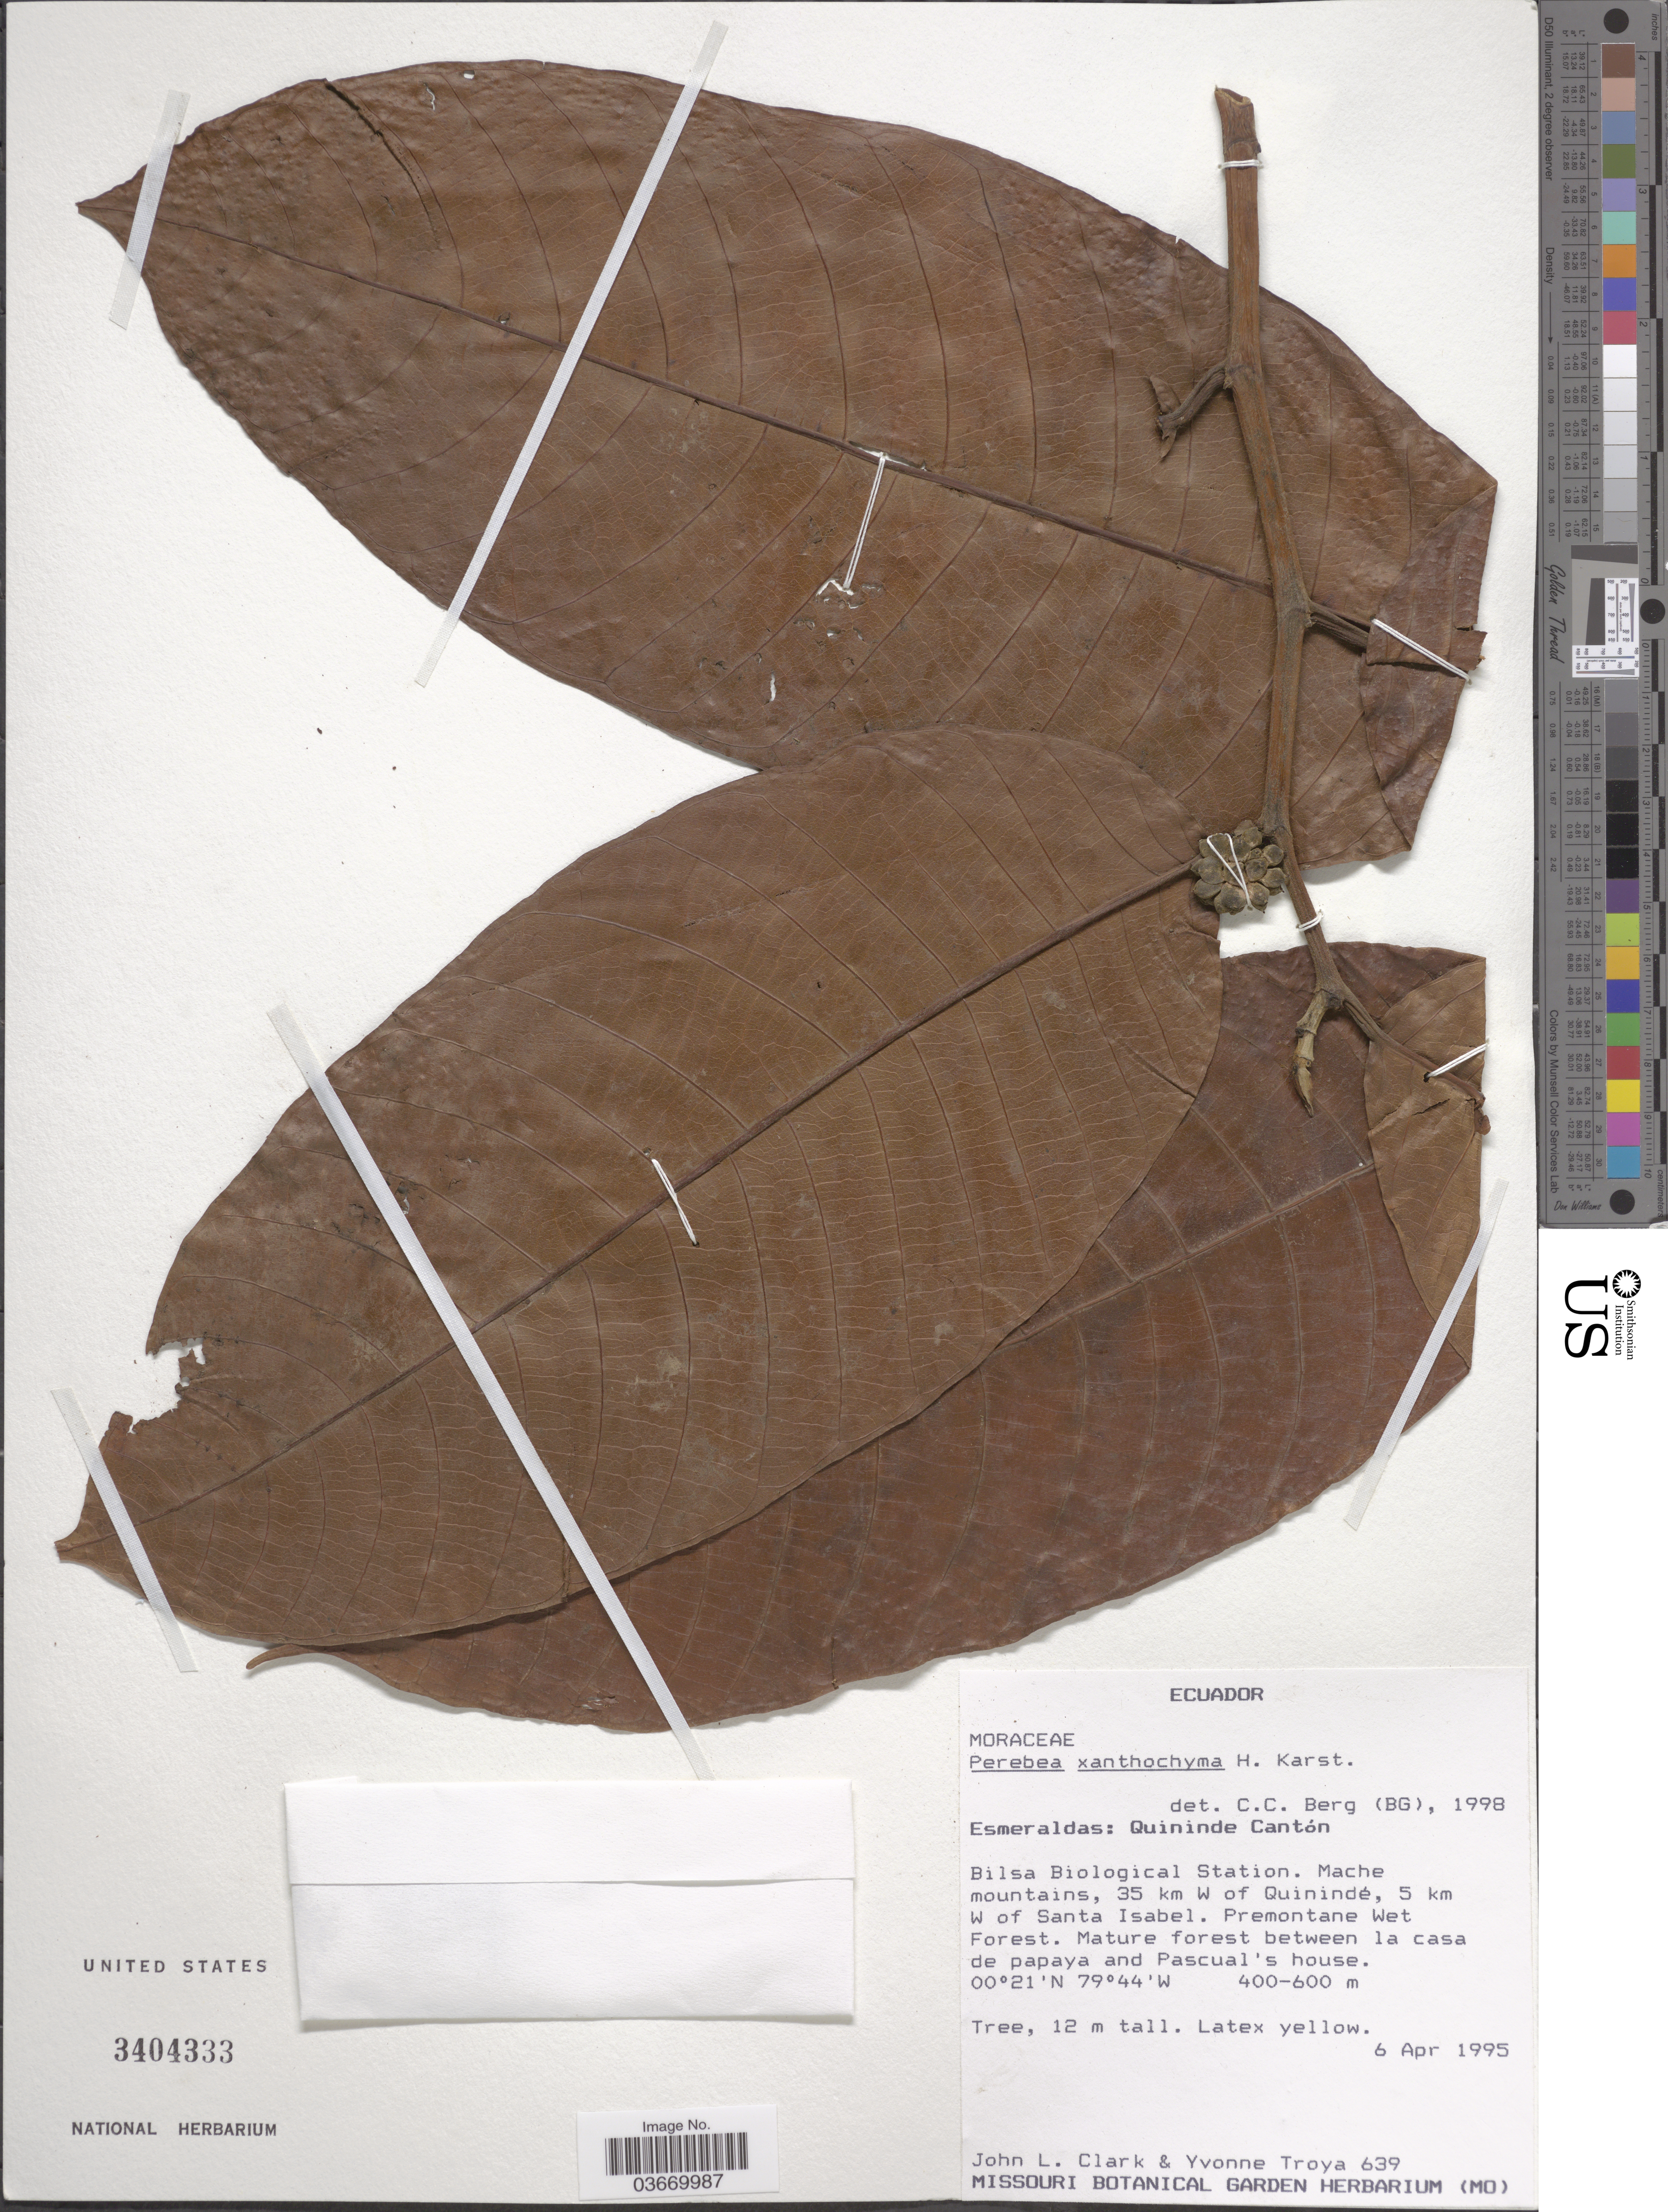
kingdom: Plantae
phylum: Tracheophyta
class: Magnoliopsida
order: Rosales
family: Moraceae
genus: Perebea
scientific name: Perebea xanthochyma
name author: H. Karst.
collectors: J. L. Clark & Y. Troya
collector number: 639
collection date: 1995-04-06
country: Ecuador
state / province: Esmeraldas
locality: Quininde Cantón. Bilsa Biological Station. Mache mountains, 35 km W of Quinindé, 5 km W of Santa Isabel. Premontane wet Forest. Mature forest between la casa de papaya and Pascual's house.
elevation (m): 400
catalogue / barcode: US 3404333